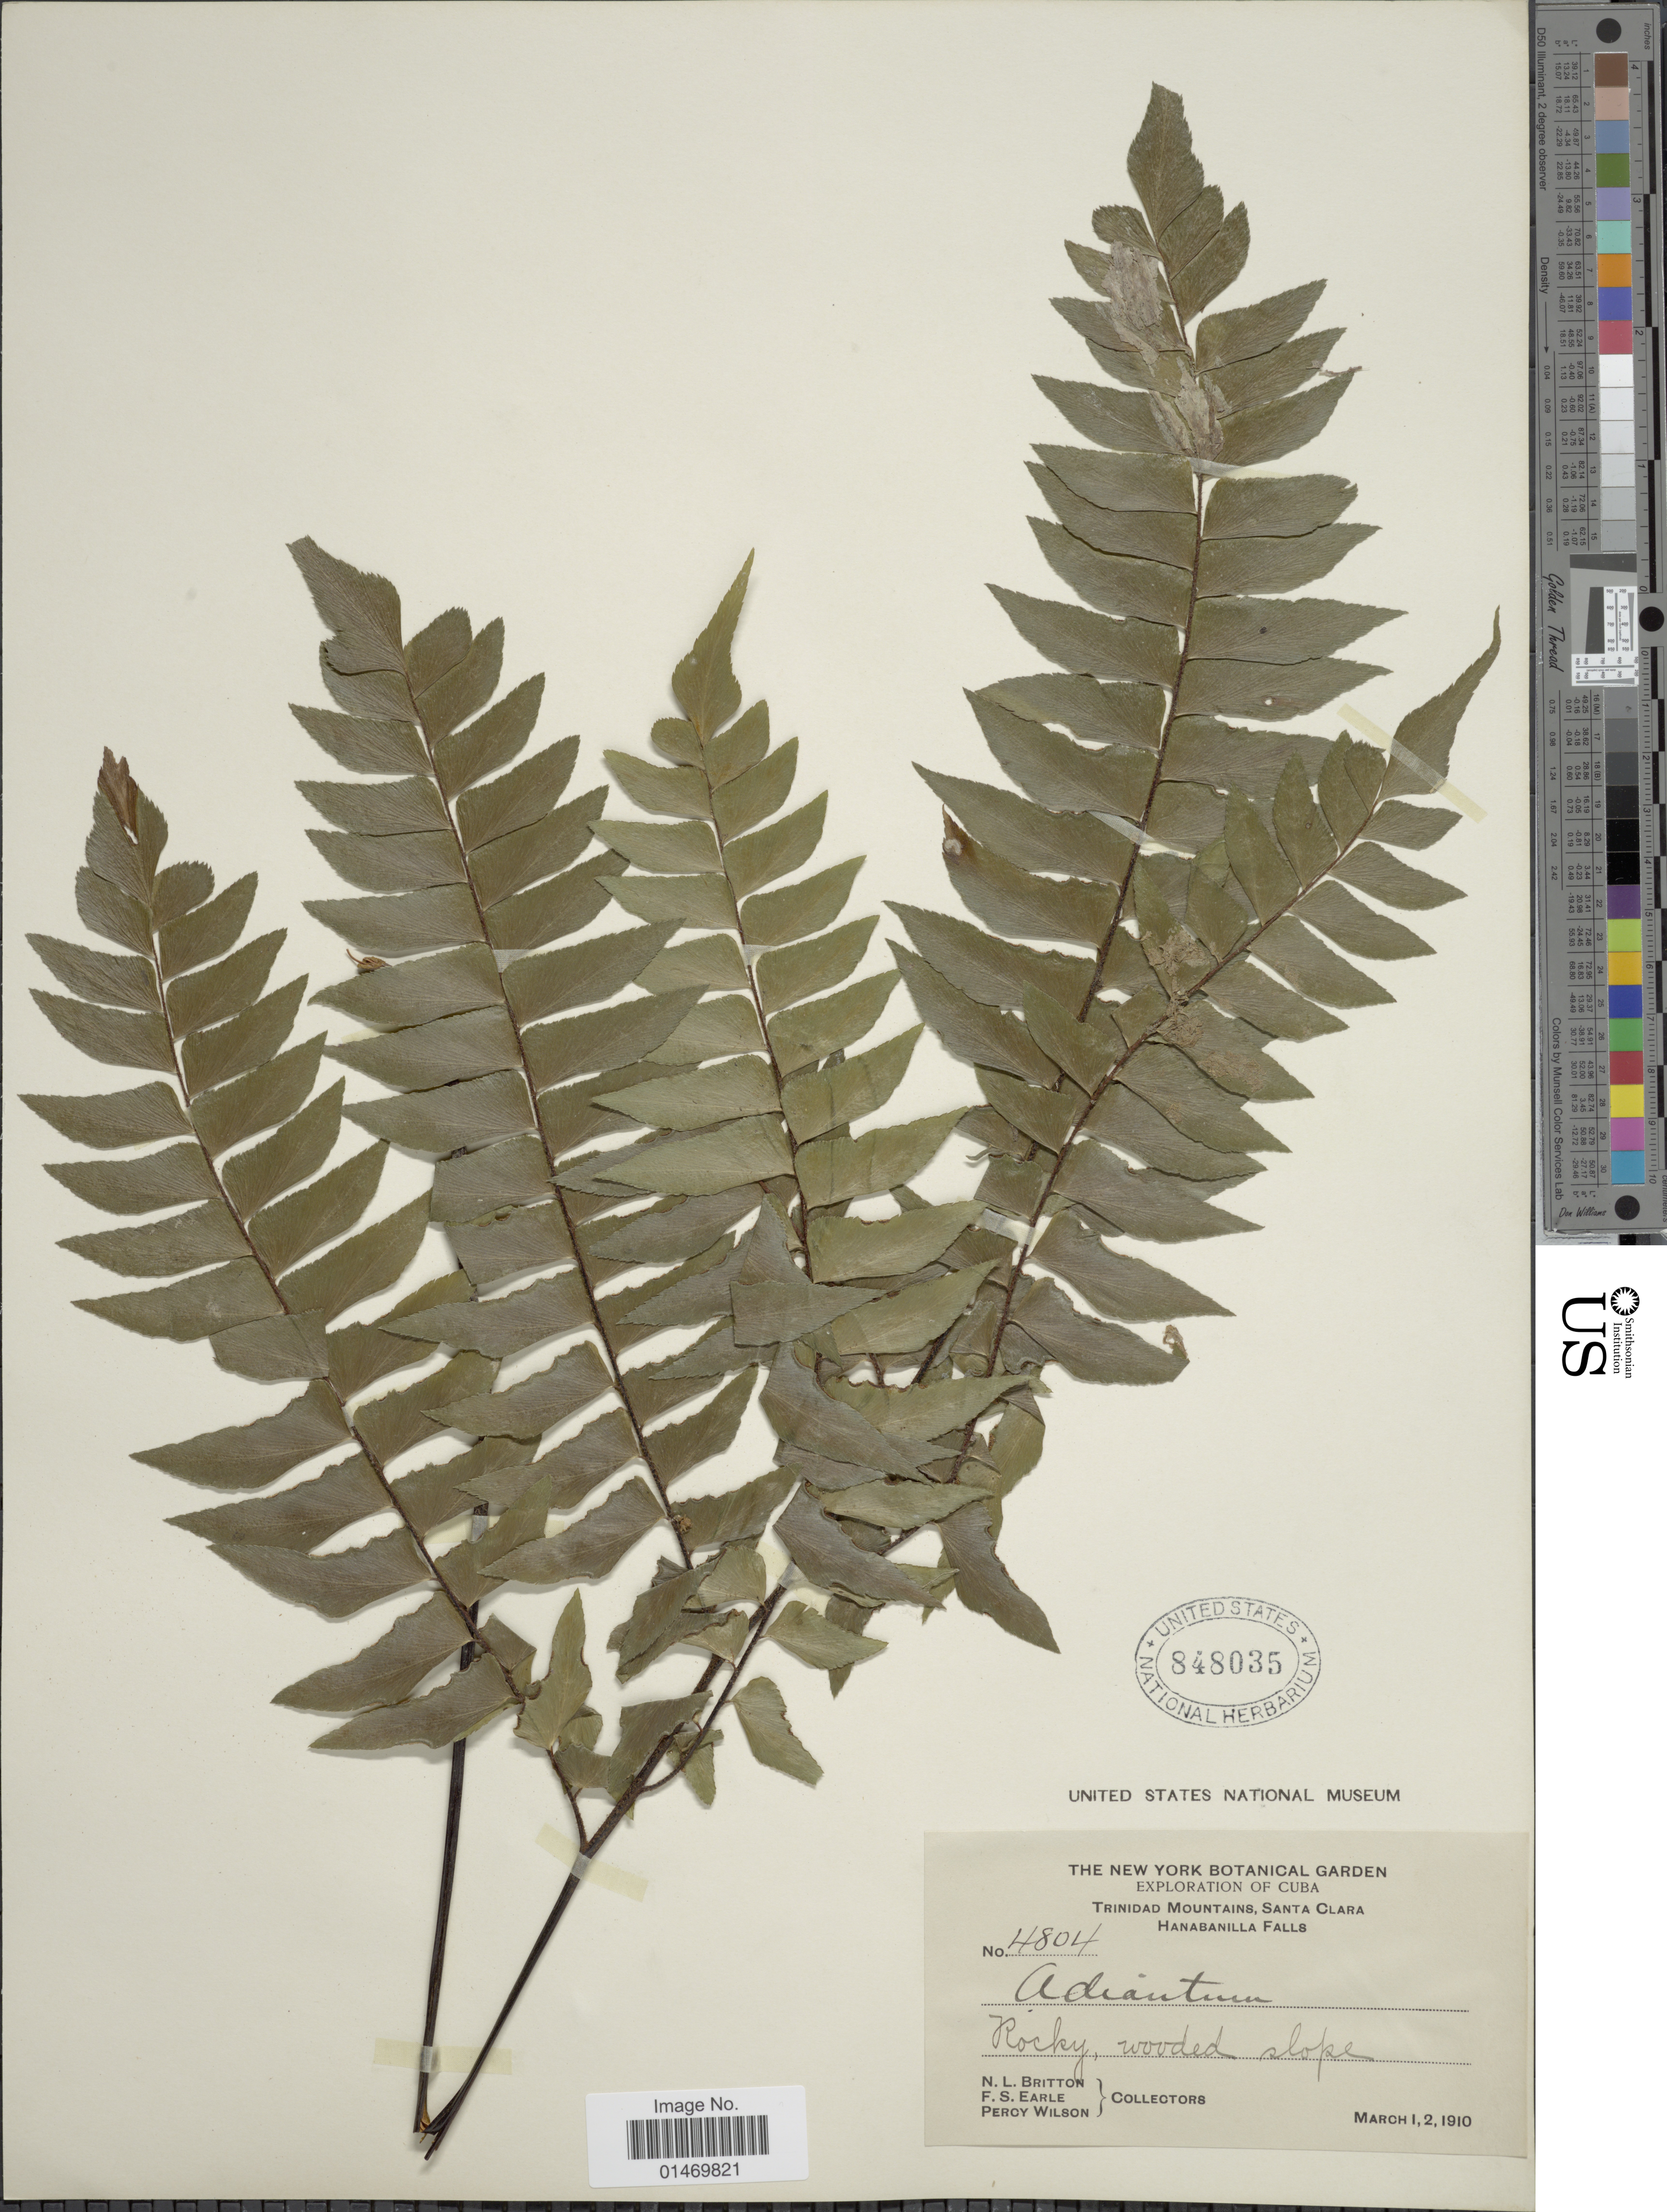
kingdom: Plantae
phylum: Tracheophyta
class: Polypodiopsida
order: Polypodiales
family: Pteridaceae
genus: Adiantum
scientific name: Adiantum villosum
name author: L.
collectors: N. Britton, F. S. Earle & P. Wilson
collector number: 4804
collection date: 1910-03-01/1910-03-02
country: Cuba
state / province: Las Villas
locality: Cuba, Trinidad Mountains, Santa Clara, Hanabanilla Falls.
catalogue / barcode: US 848035